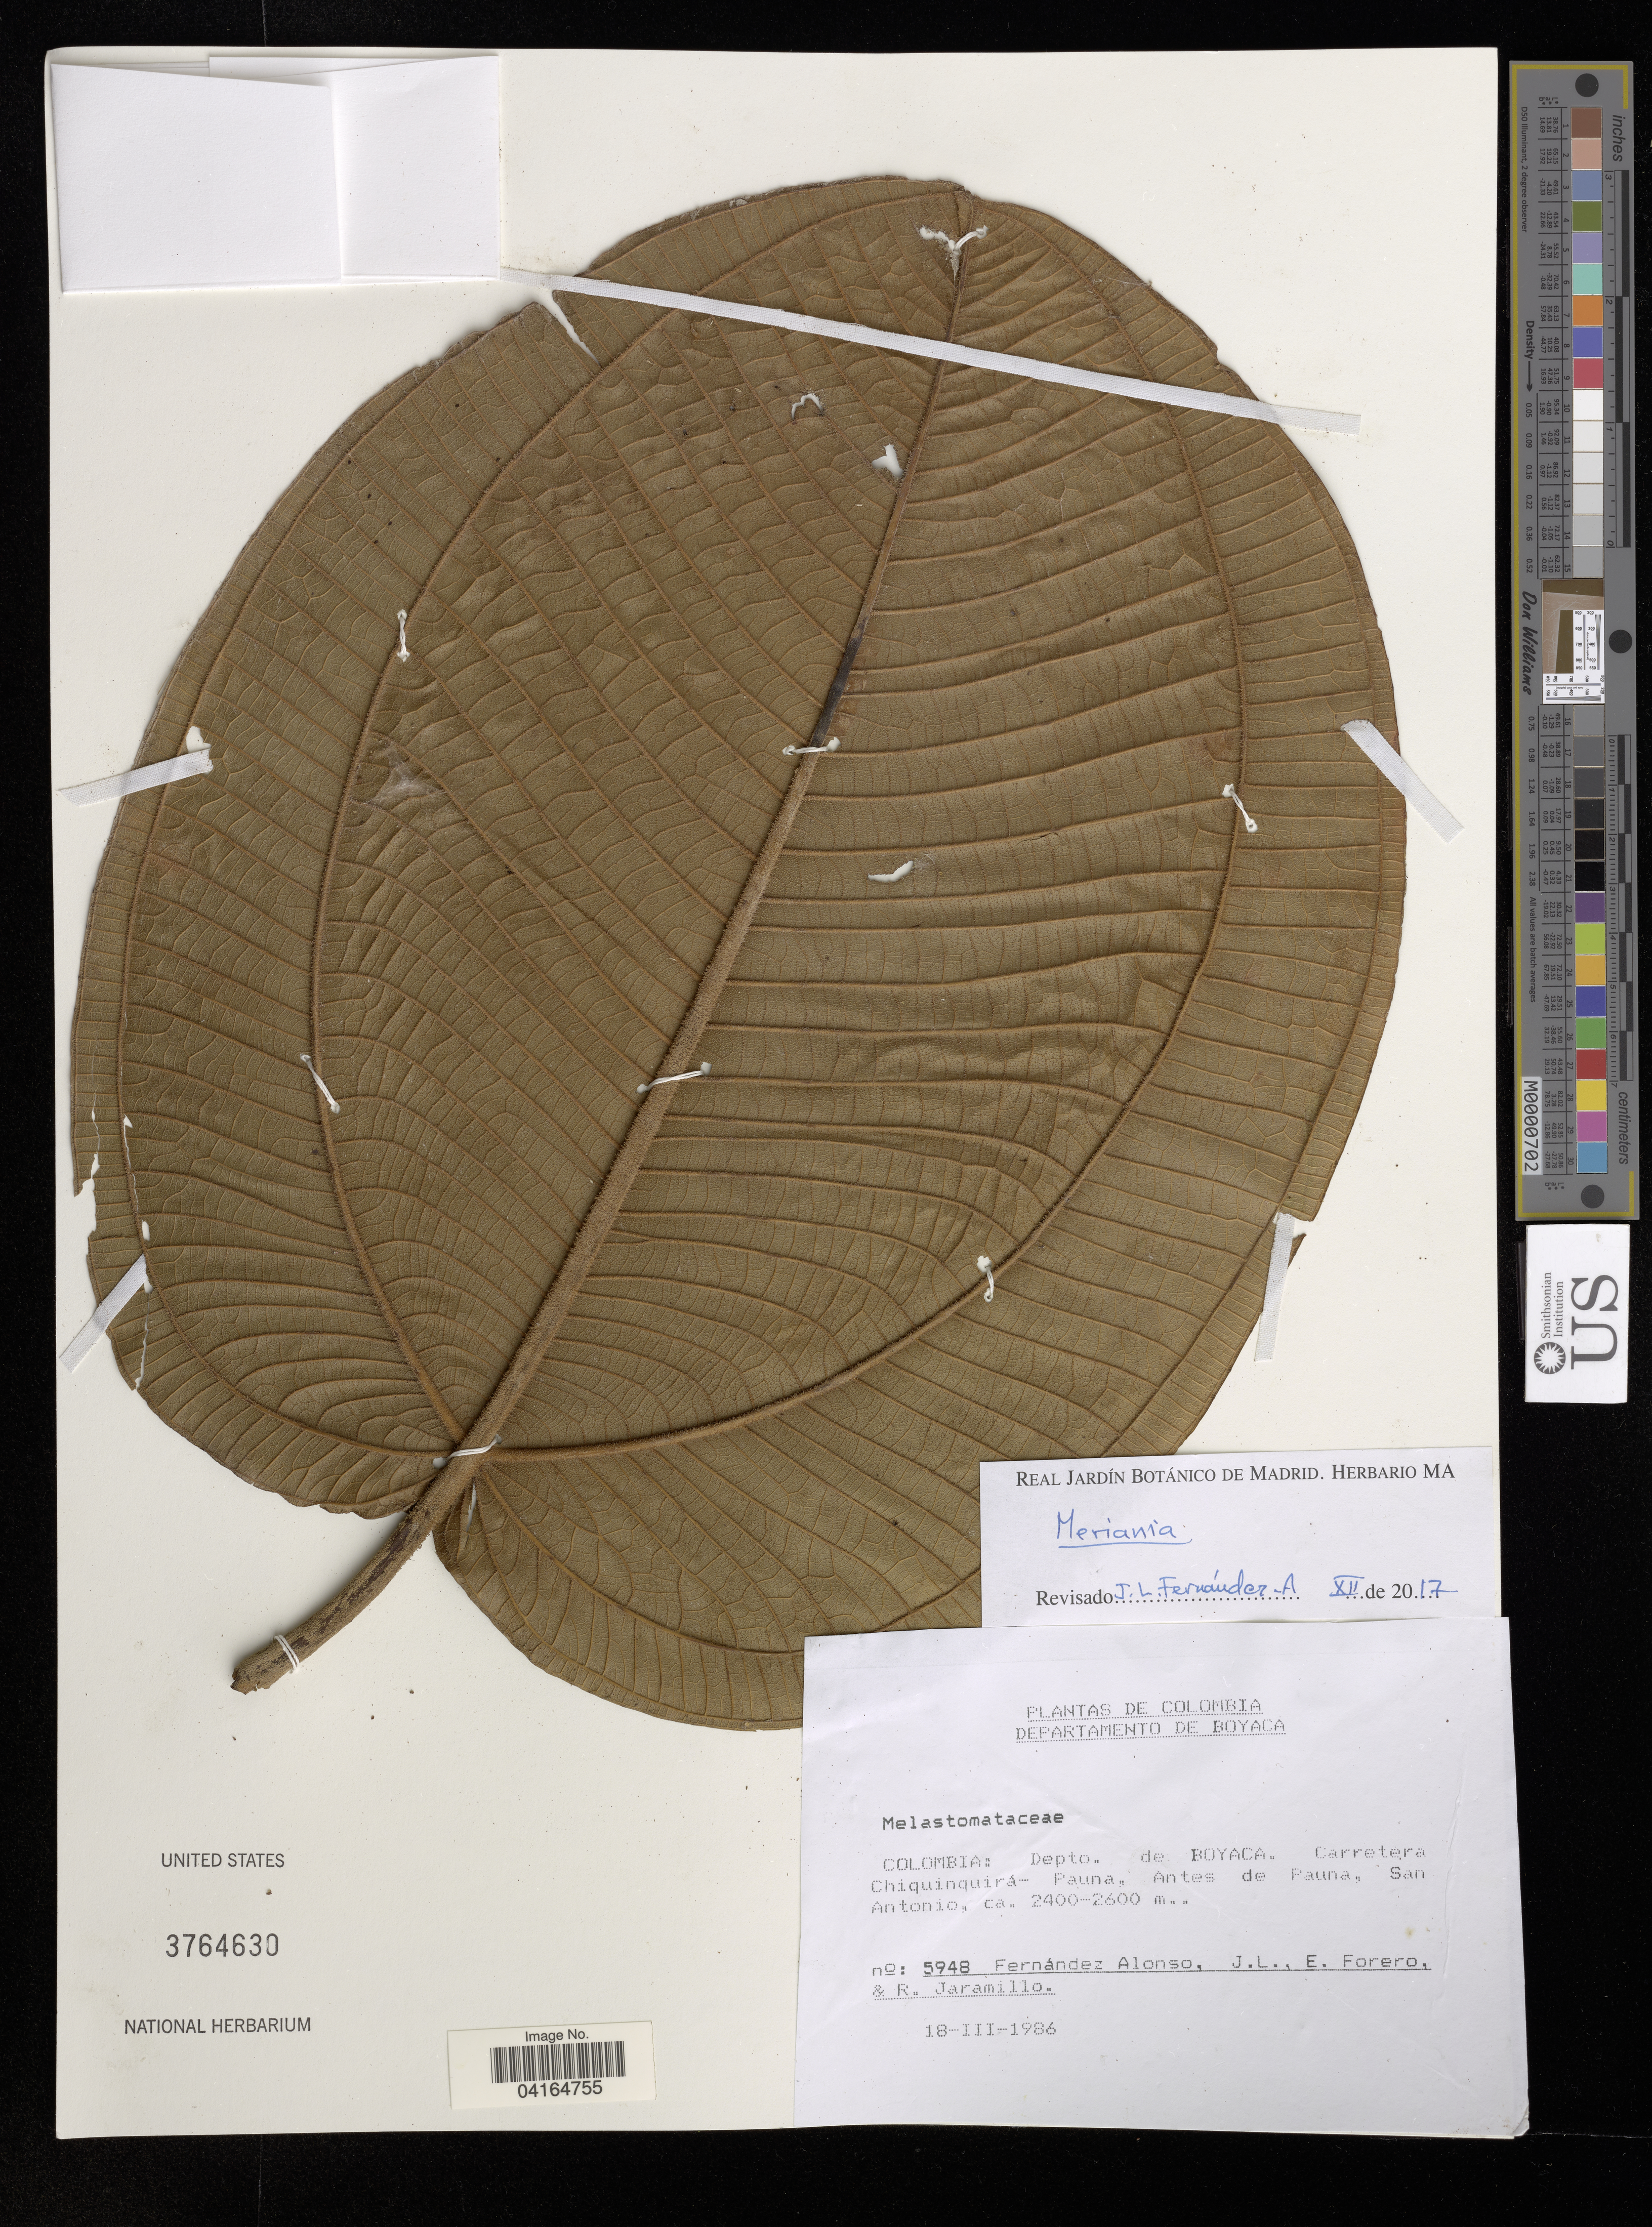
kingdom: Plantae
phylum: Tracheophyta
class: Magnoliopsida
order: Myrtales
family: Melastomataceae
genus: Meriania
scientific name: Meriania sp.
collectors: J. Fernádez Alonso, E. Forero & R. Jaramillo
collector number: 5948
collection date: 1986-03-18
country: Colombia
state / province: Boyacá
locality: Departamento de Boyaca. Carretera Chiquinquirá- Pauna. Antes de Pauna, San Antonio.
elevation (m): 2400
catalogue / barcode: US 3764630